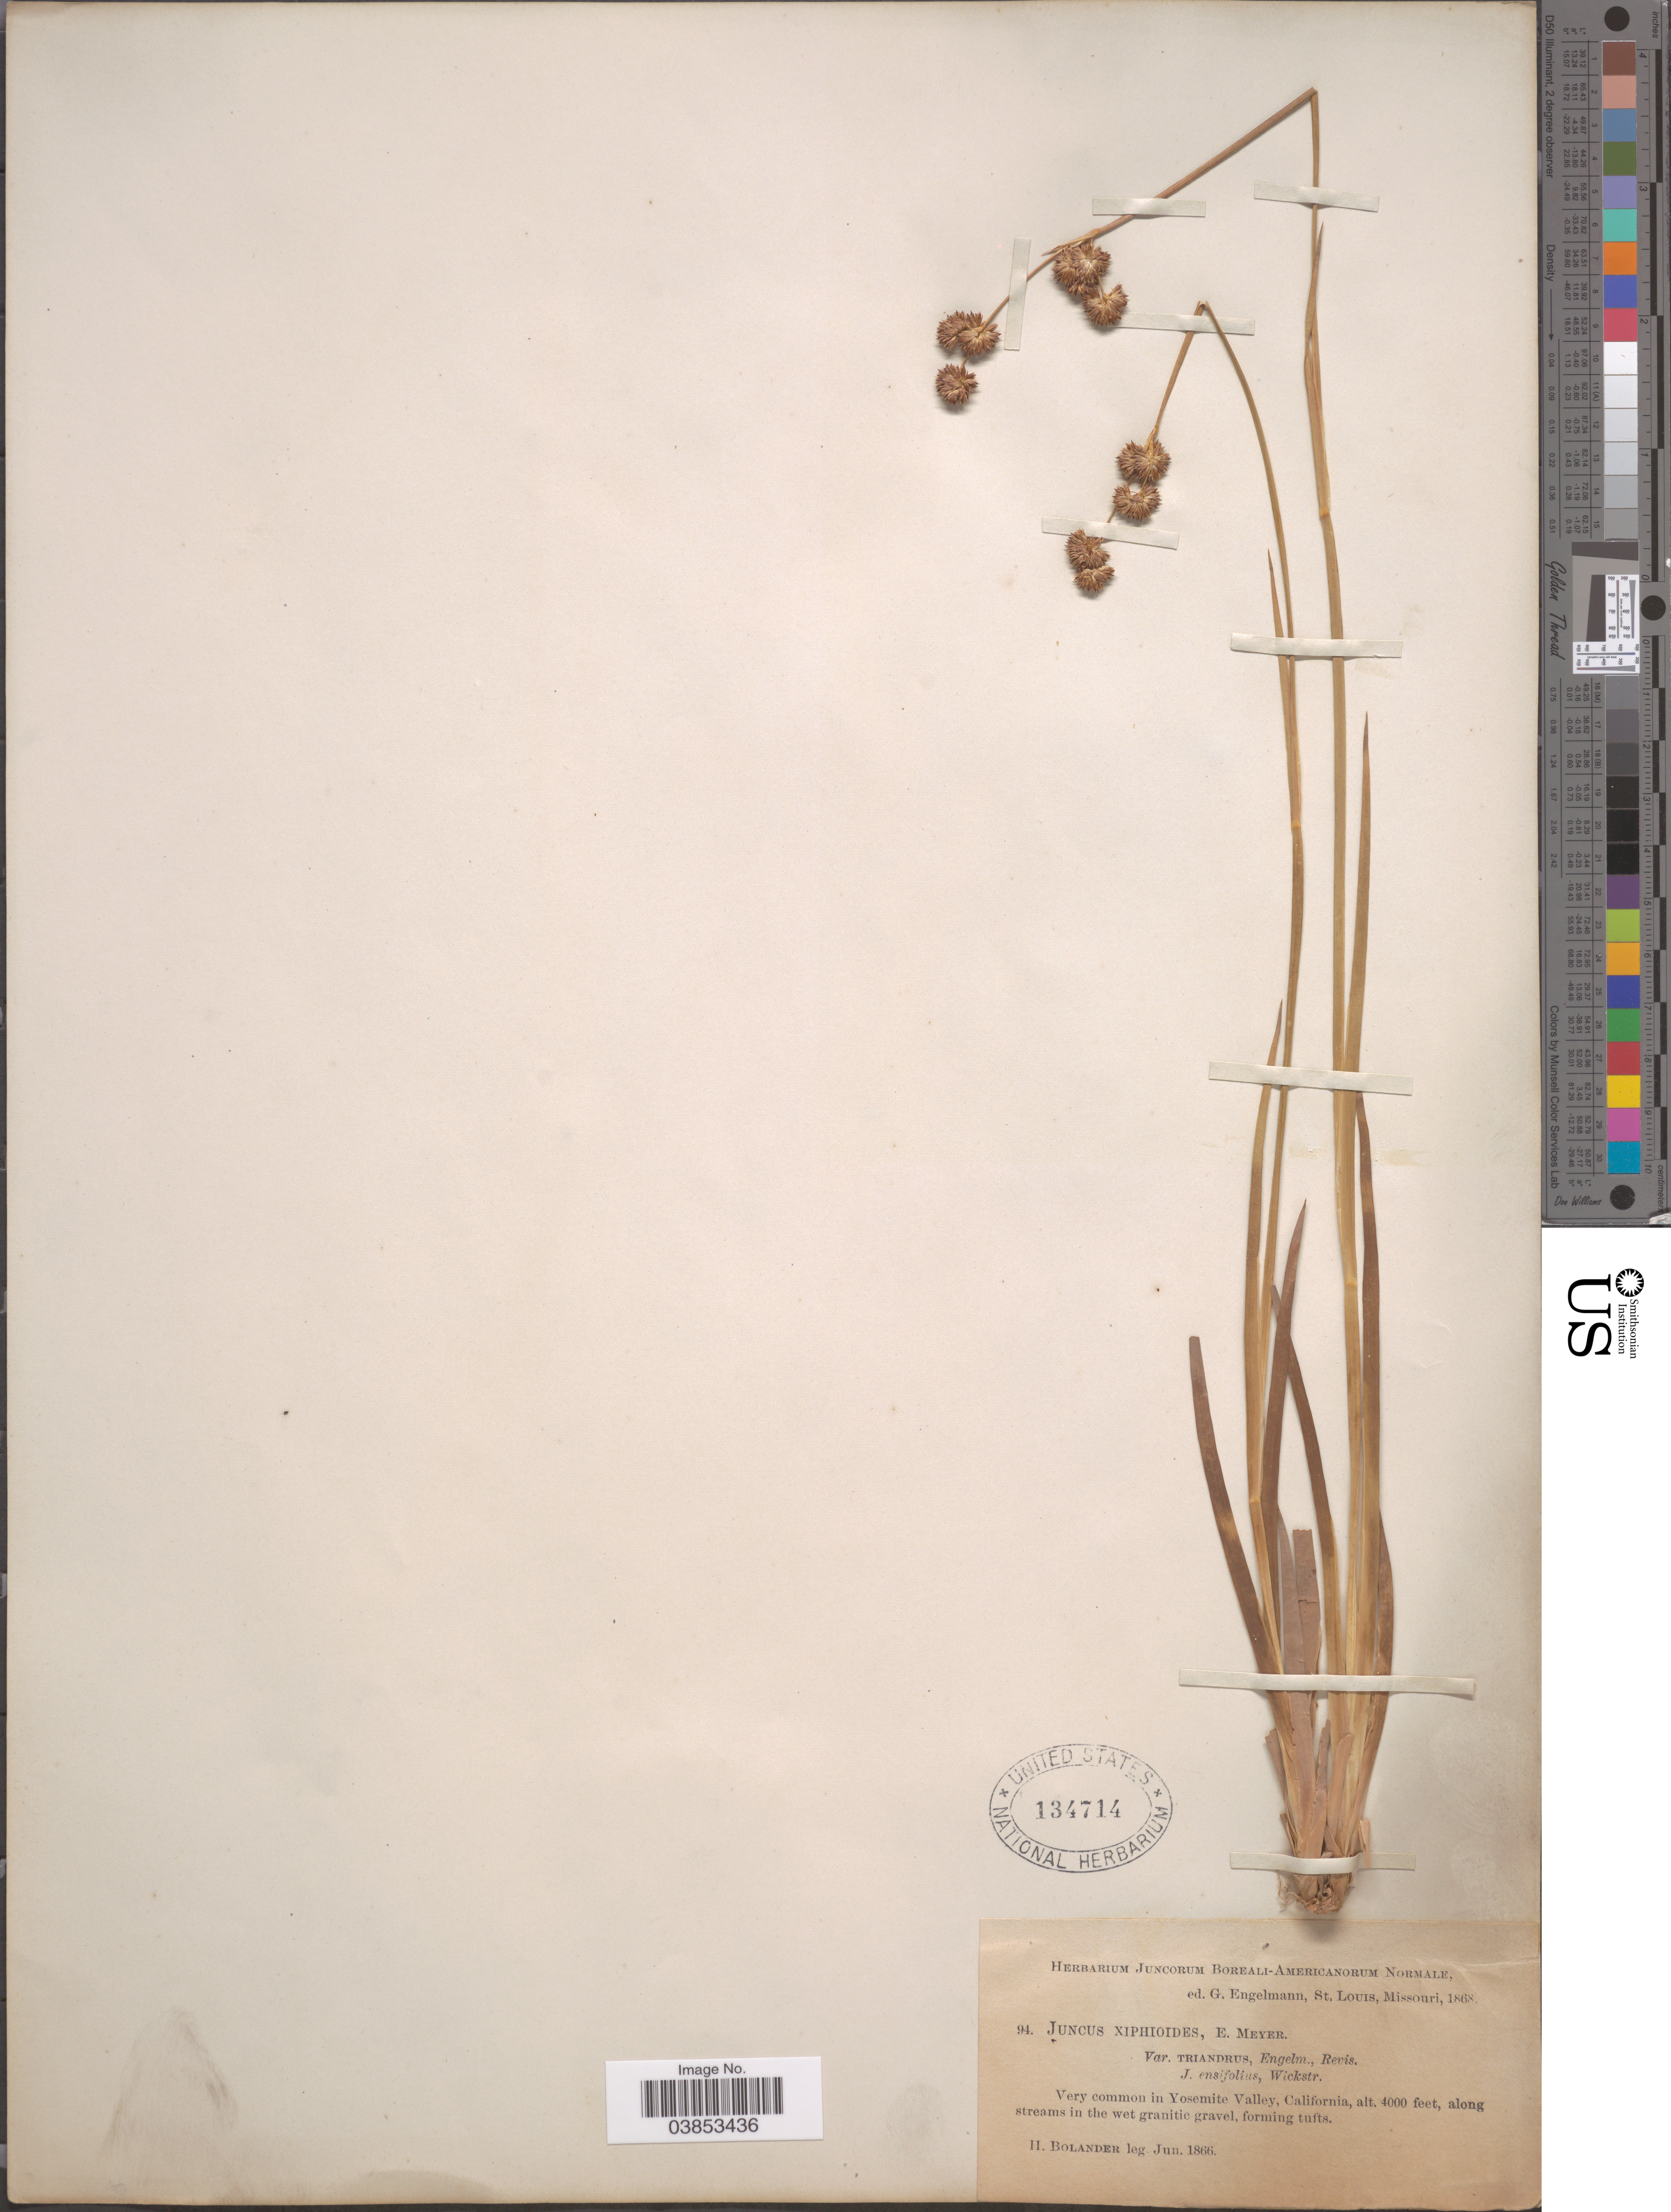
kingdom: Plantae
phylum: Tracheophyta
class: Liliopsida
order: Poales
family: Juncaceae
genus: Juncus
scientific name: Juncus ensifolius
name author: Wikstr.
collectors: H. Bolander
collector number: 94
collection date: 1866-06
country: United States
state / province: California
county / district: Mariposa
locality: Yosemite Valley.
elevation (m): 1219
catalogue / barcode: US 134714